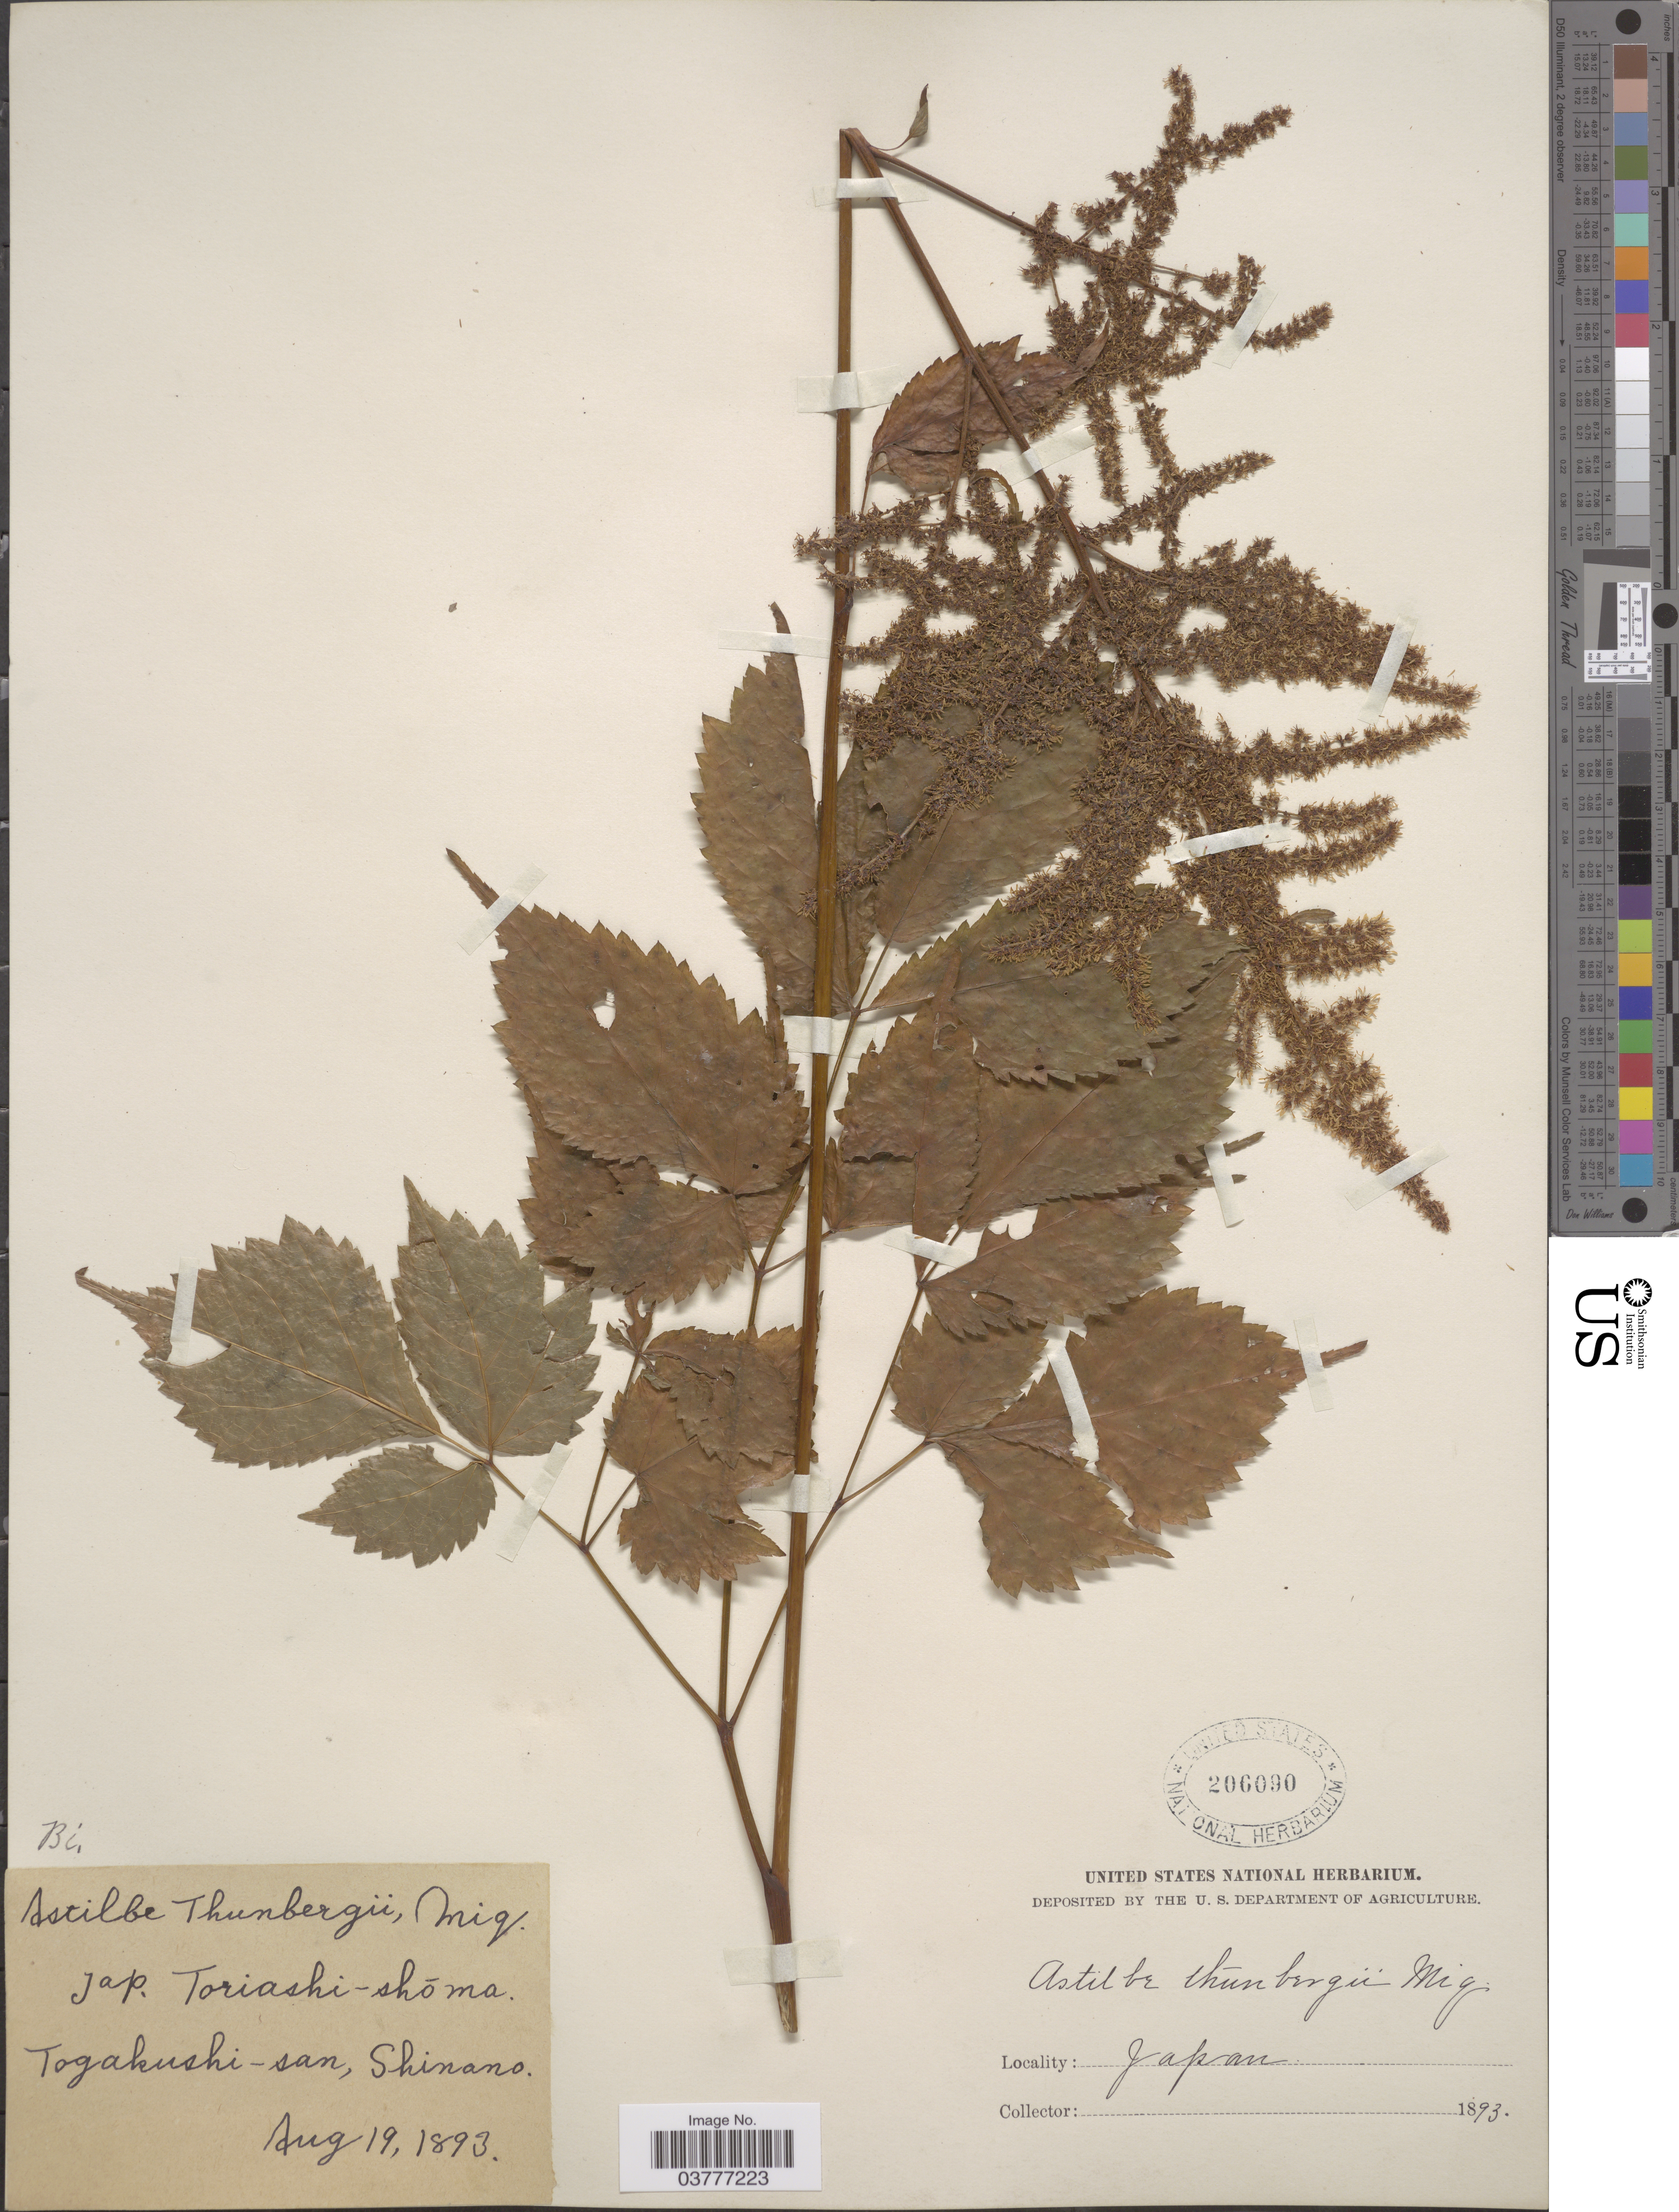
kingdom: Plantae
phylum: Tracheophyta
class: Magnoliopsida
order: Saxifragales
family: Saxifragaceae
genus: Astilbe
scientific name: Astilbe thunbergii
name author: (Siebold & Zucc.) Miq.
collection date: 1893-08-19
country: Japan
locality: Togakushi-san, Shinano.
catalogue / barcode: US 206090